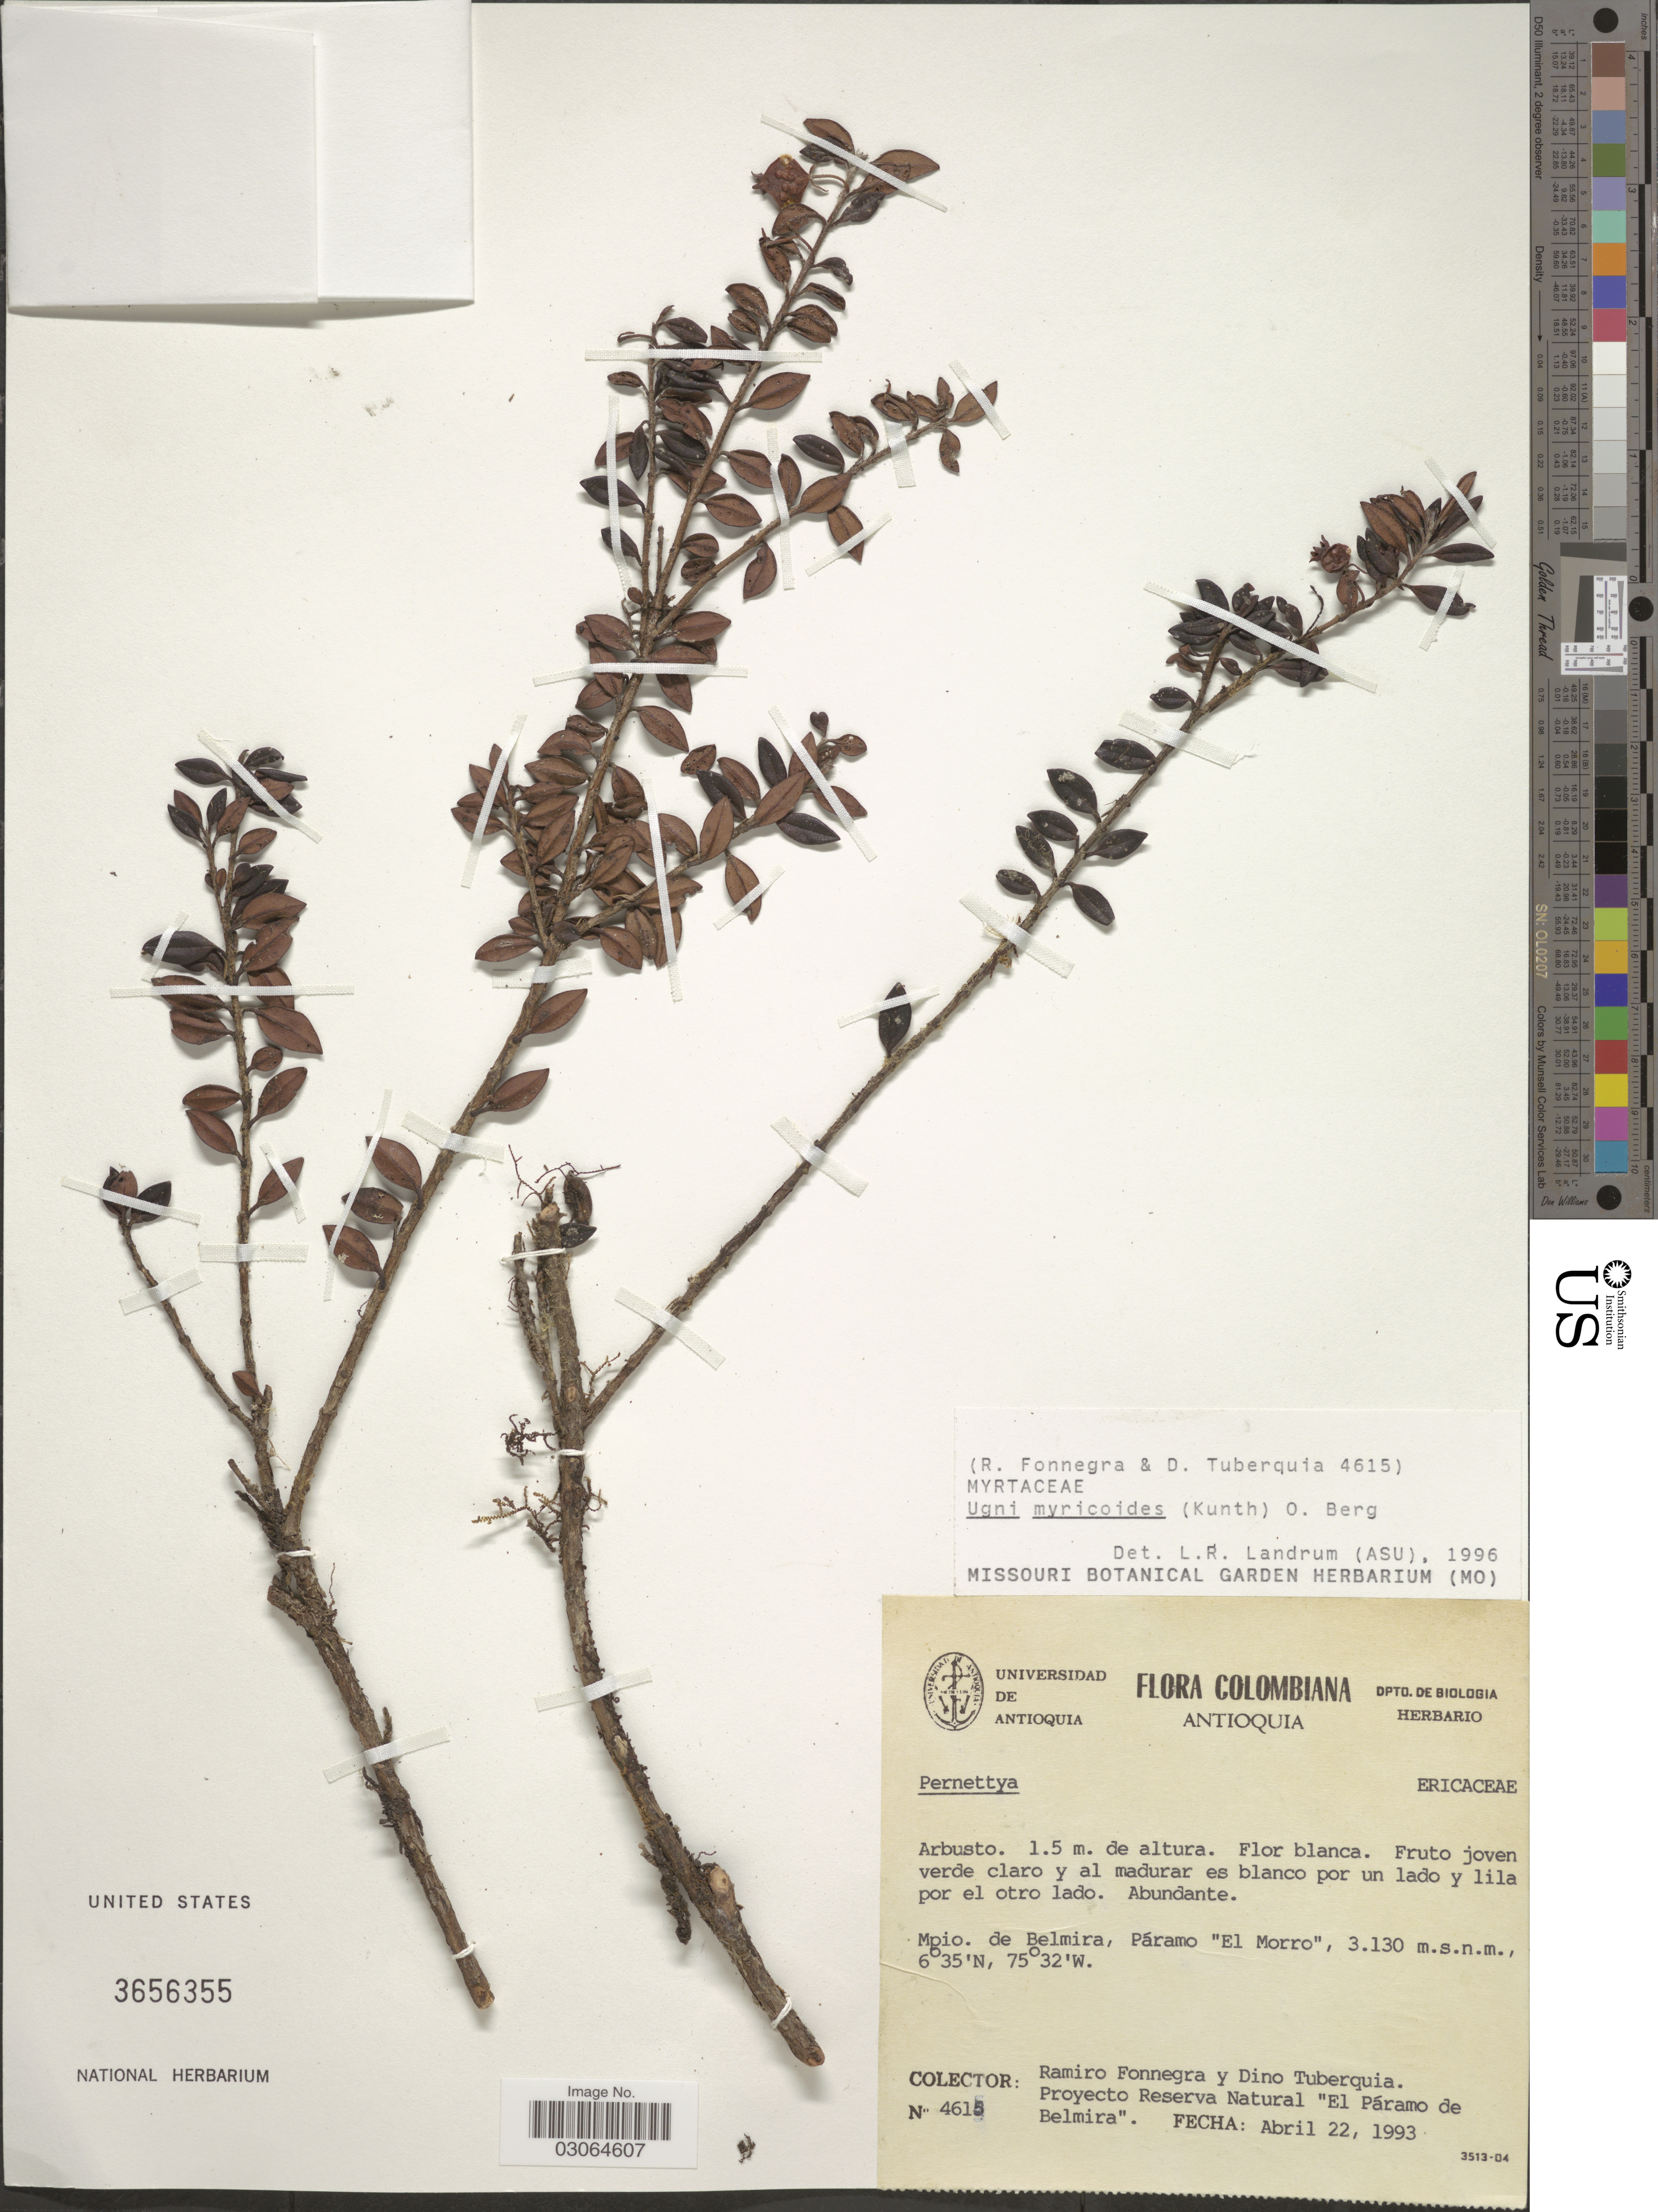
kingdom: Plantae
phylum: Tracheophyta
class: Magnoliopsida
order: Myrtales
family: Myrtaceae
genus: Ugni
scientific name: Ugni myricoides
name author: (Kunth) O. Berg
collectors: R. Fonnegra G. & D. Tuberquia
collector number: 4615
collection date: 1993-04-22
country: Colombia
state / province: Antioquia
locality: Mpio. de Belmira, Páramo "El Morro".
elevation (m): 3130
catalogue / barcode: US 3656355